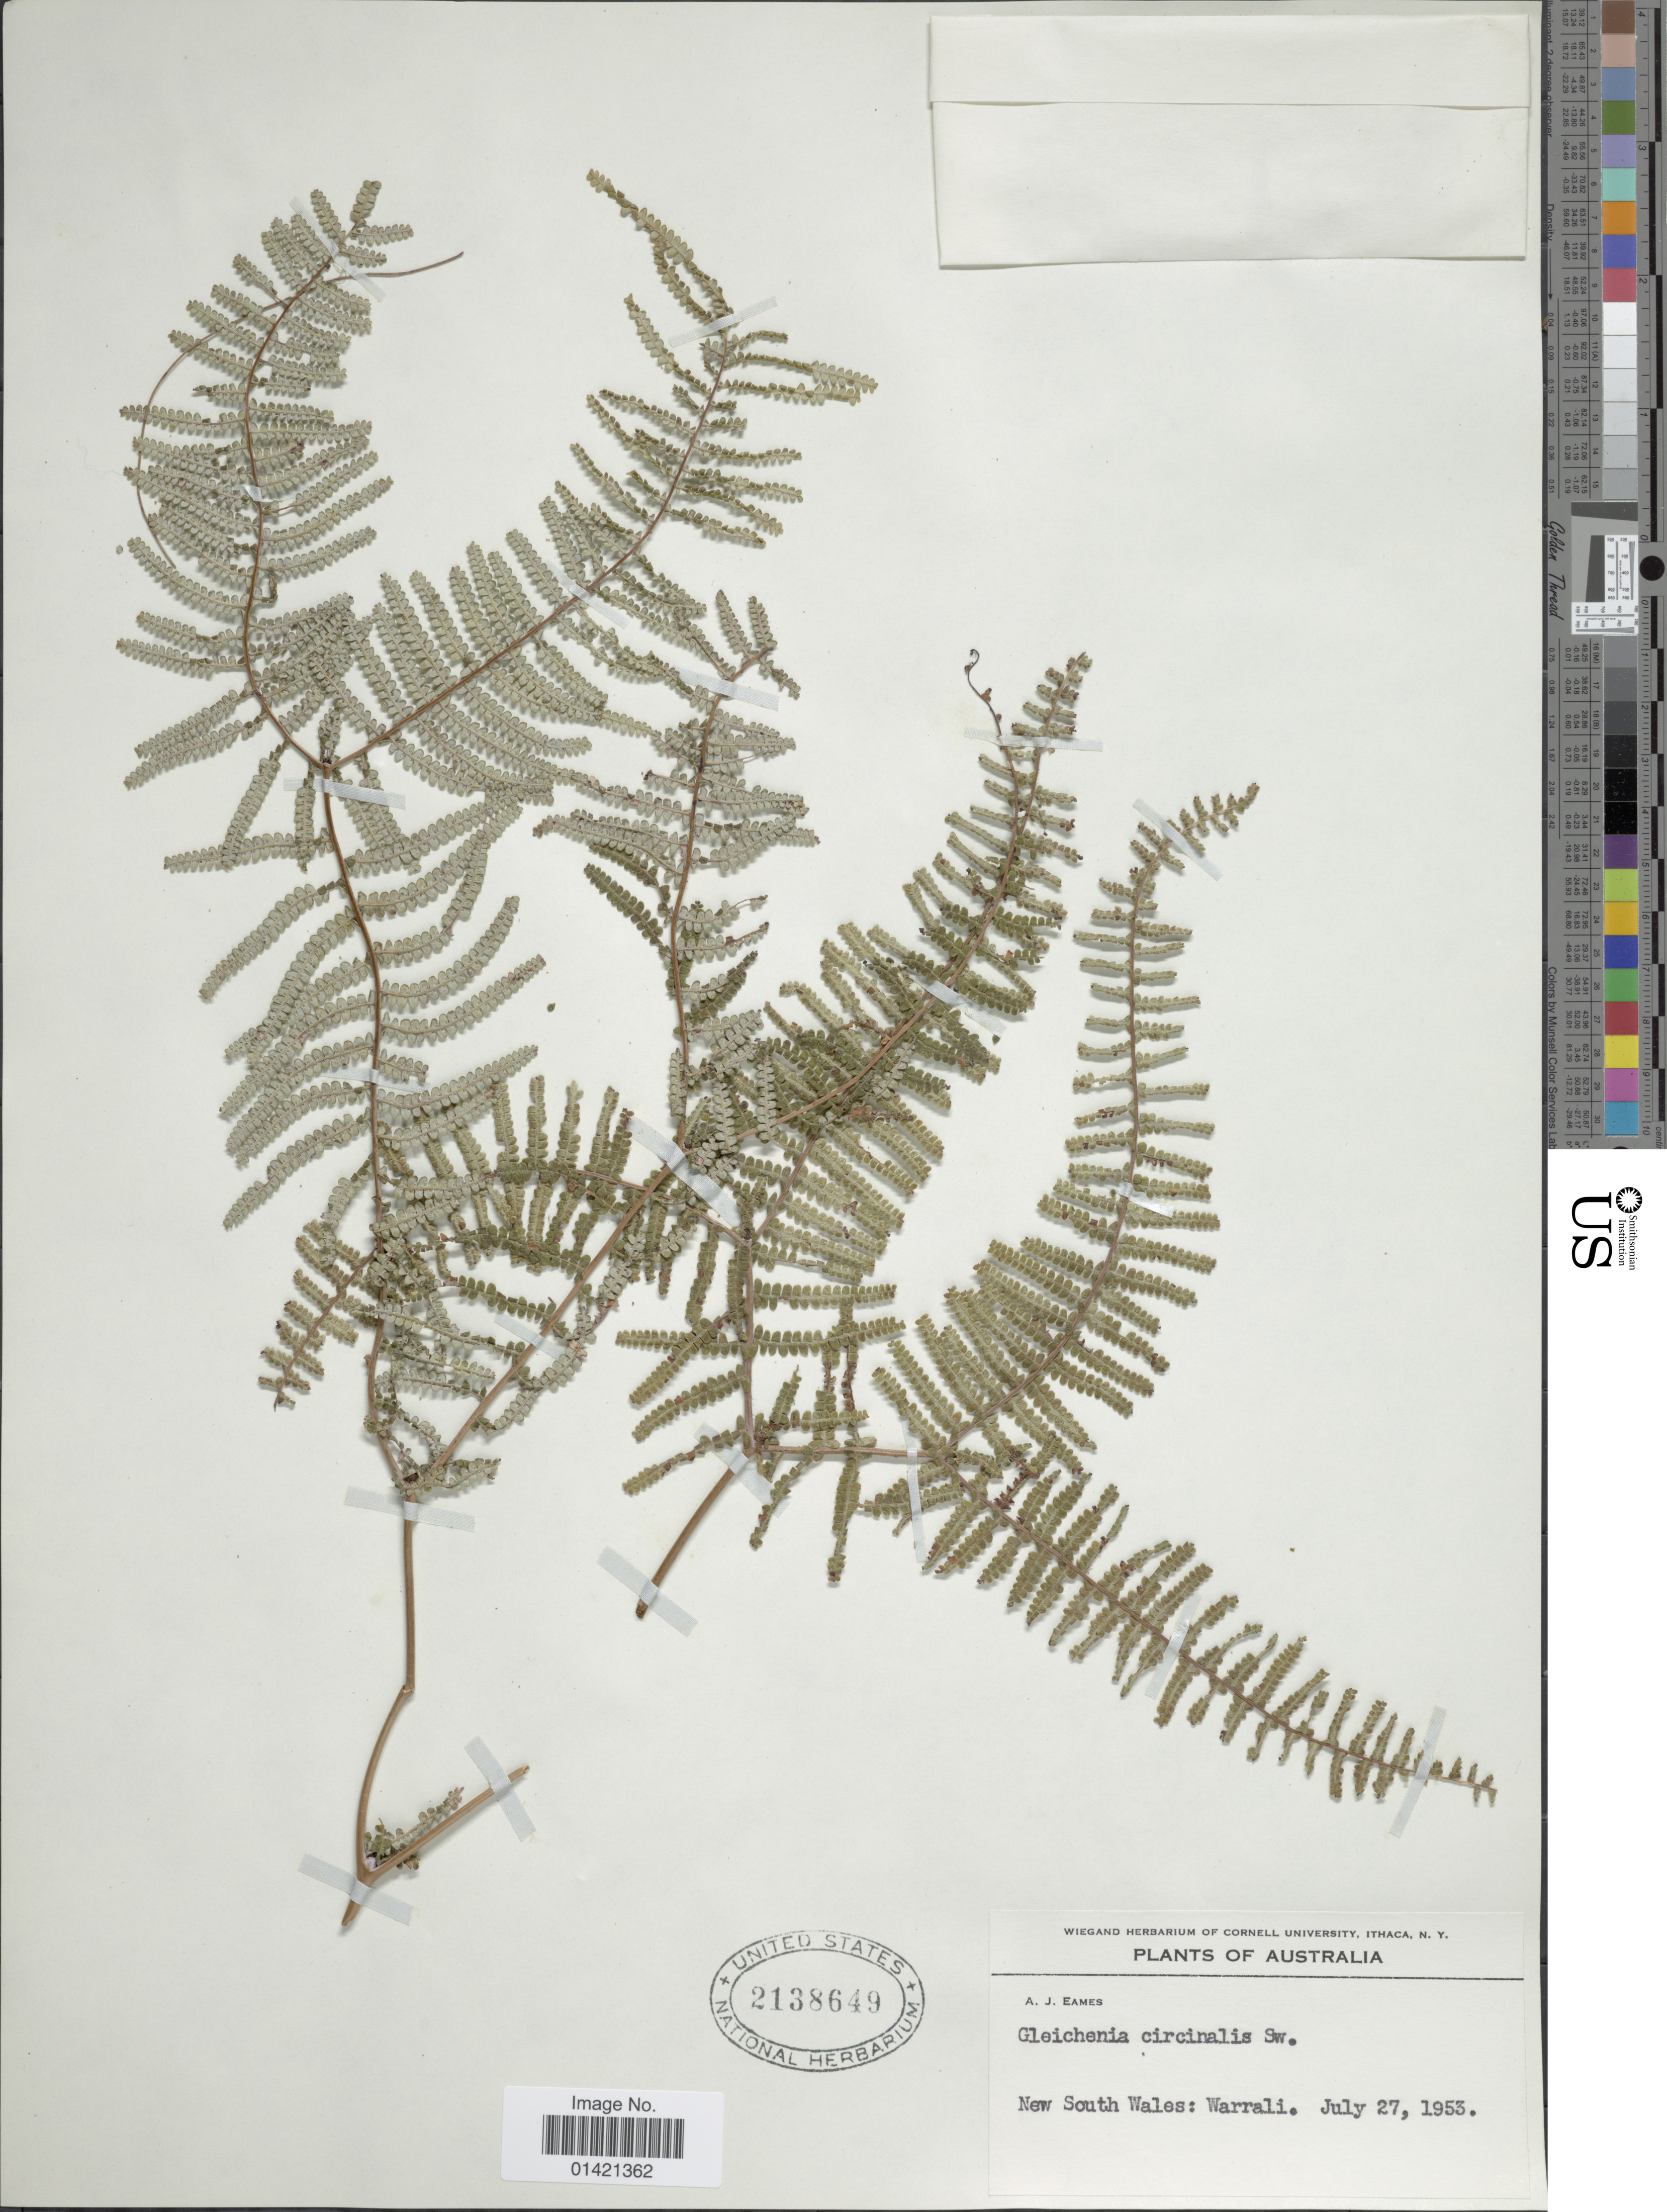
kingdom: Plantae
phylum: Tracheophyta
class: Polypodiopsida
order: Gleicheniales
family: Gleicheniaceae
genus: Gleichenia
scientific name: Gleichenia dicarpa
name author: R. Br.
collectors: A. J. Eames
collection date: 1953-07-27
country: Australia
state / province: New South Wales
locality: Warrali.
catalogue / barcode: US 2138649